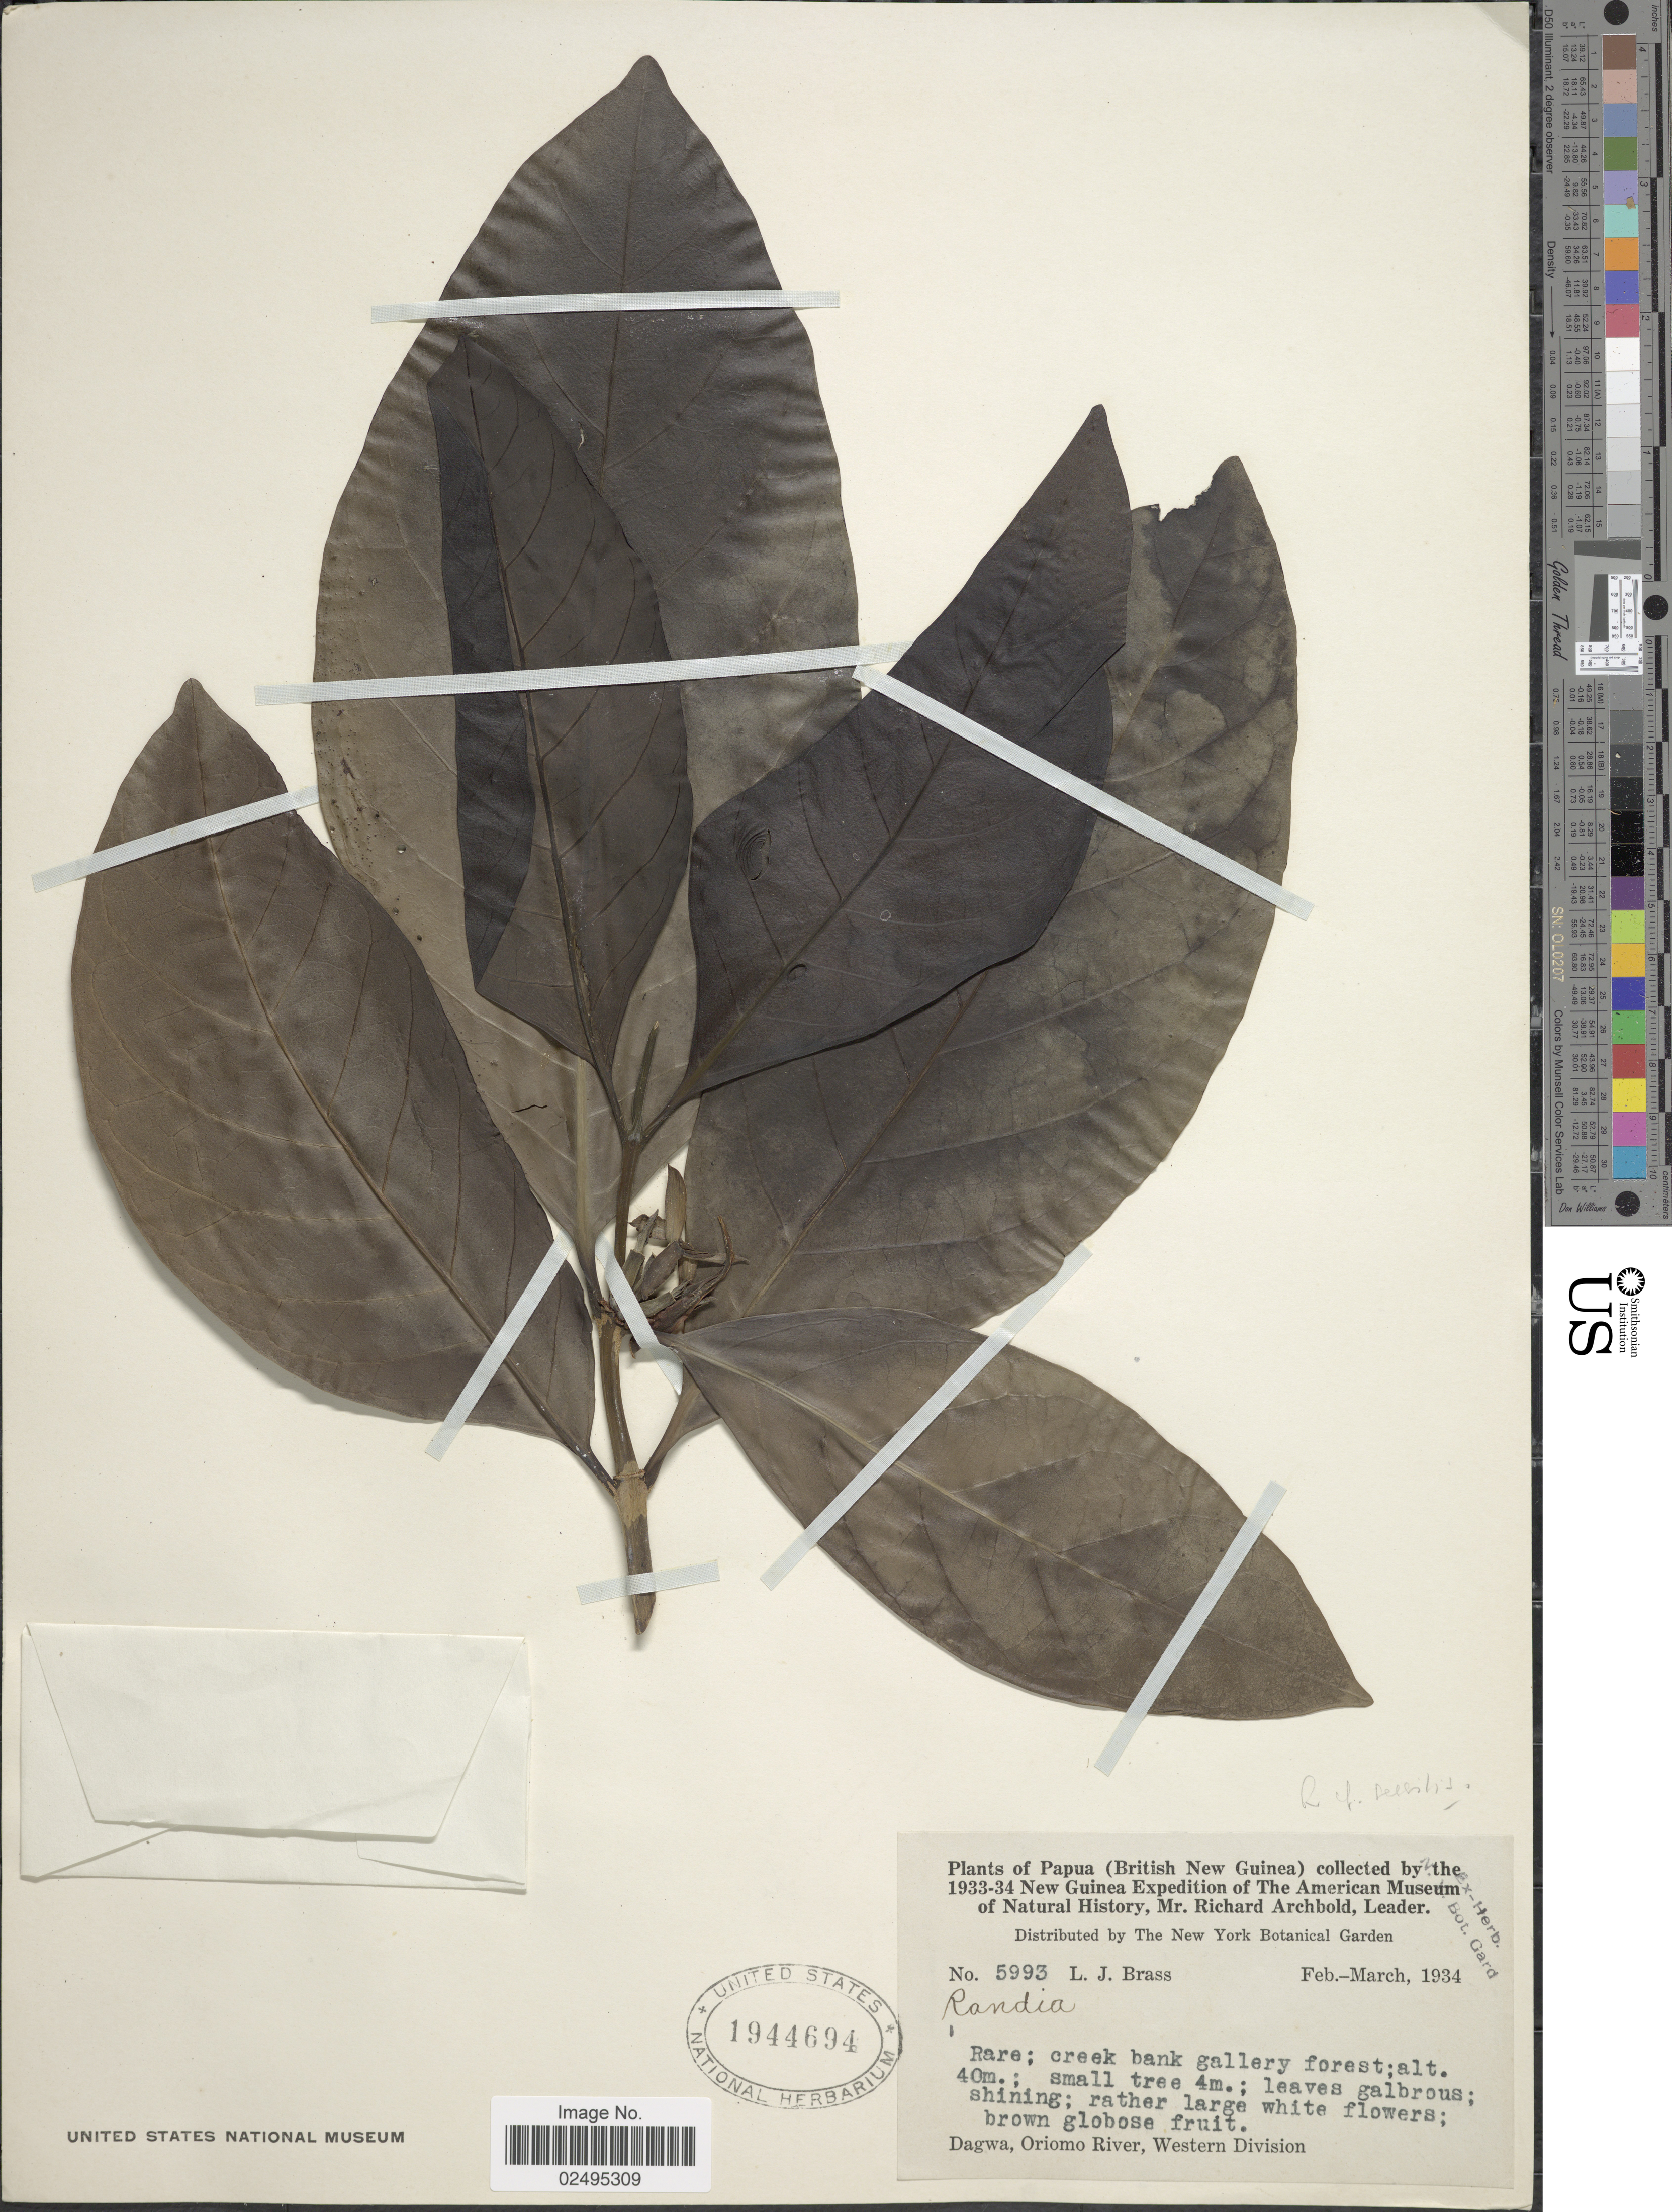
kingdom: Plantae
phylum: Tracheophyta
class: Magnoliopsida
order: Gentianales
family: Rubiaceae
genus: Randia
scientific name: Randia sp.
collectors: L. J. Brass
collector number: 5993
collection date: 1934-02/1934-03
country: Papua New Guinea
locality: Papua (British New Guinea) Dagwa, Oriomo River, Western Division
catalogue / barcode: US 1944694